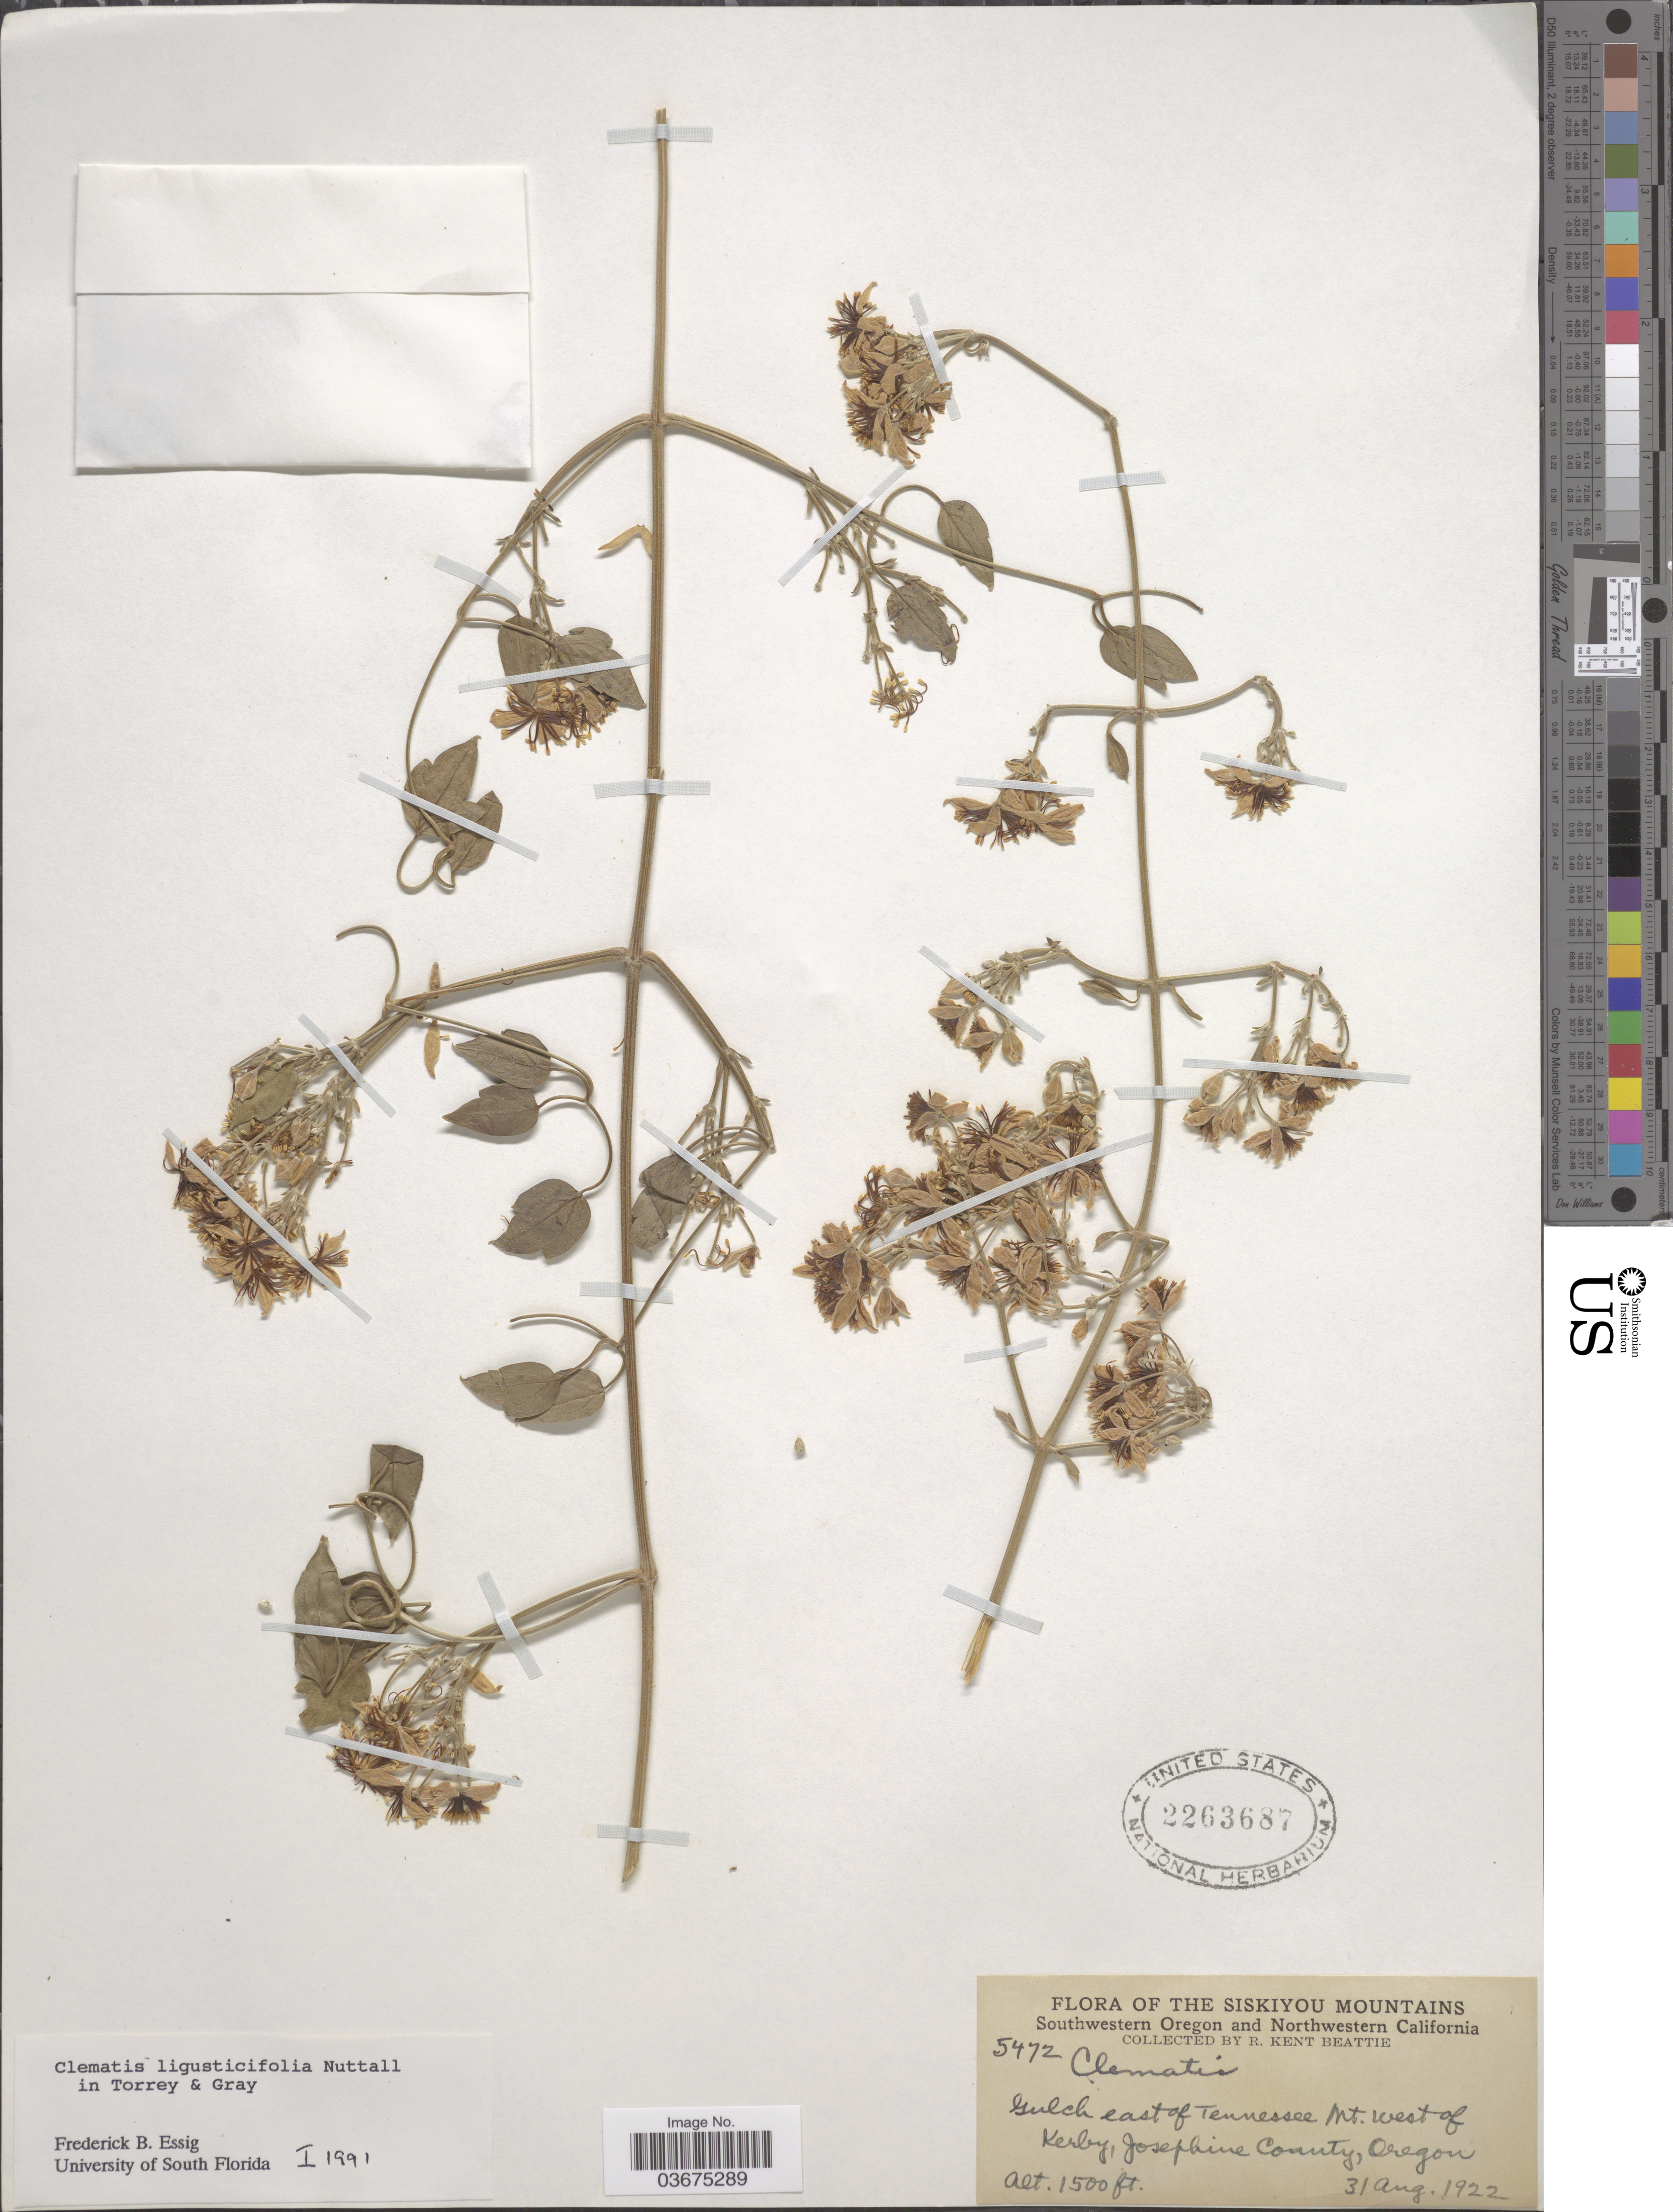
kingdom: Plantae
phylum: Tracheophyta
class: Magnoliopsida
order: Ranunculales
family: Ranunculaceae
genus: Clematis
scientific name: Clematis ligusticifolia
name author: Nutt.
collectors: R. K. Beattie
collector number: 5472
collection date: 1922-08-31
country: United States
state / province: Oregon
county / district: Josephine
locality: The Siskiyou Mountains. Southwestern Oregon. Gulch east of Tennessee Mt. west of Kerby, Josephine County, Oregon.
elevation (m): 457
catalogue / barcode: US 2263687